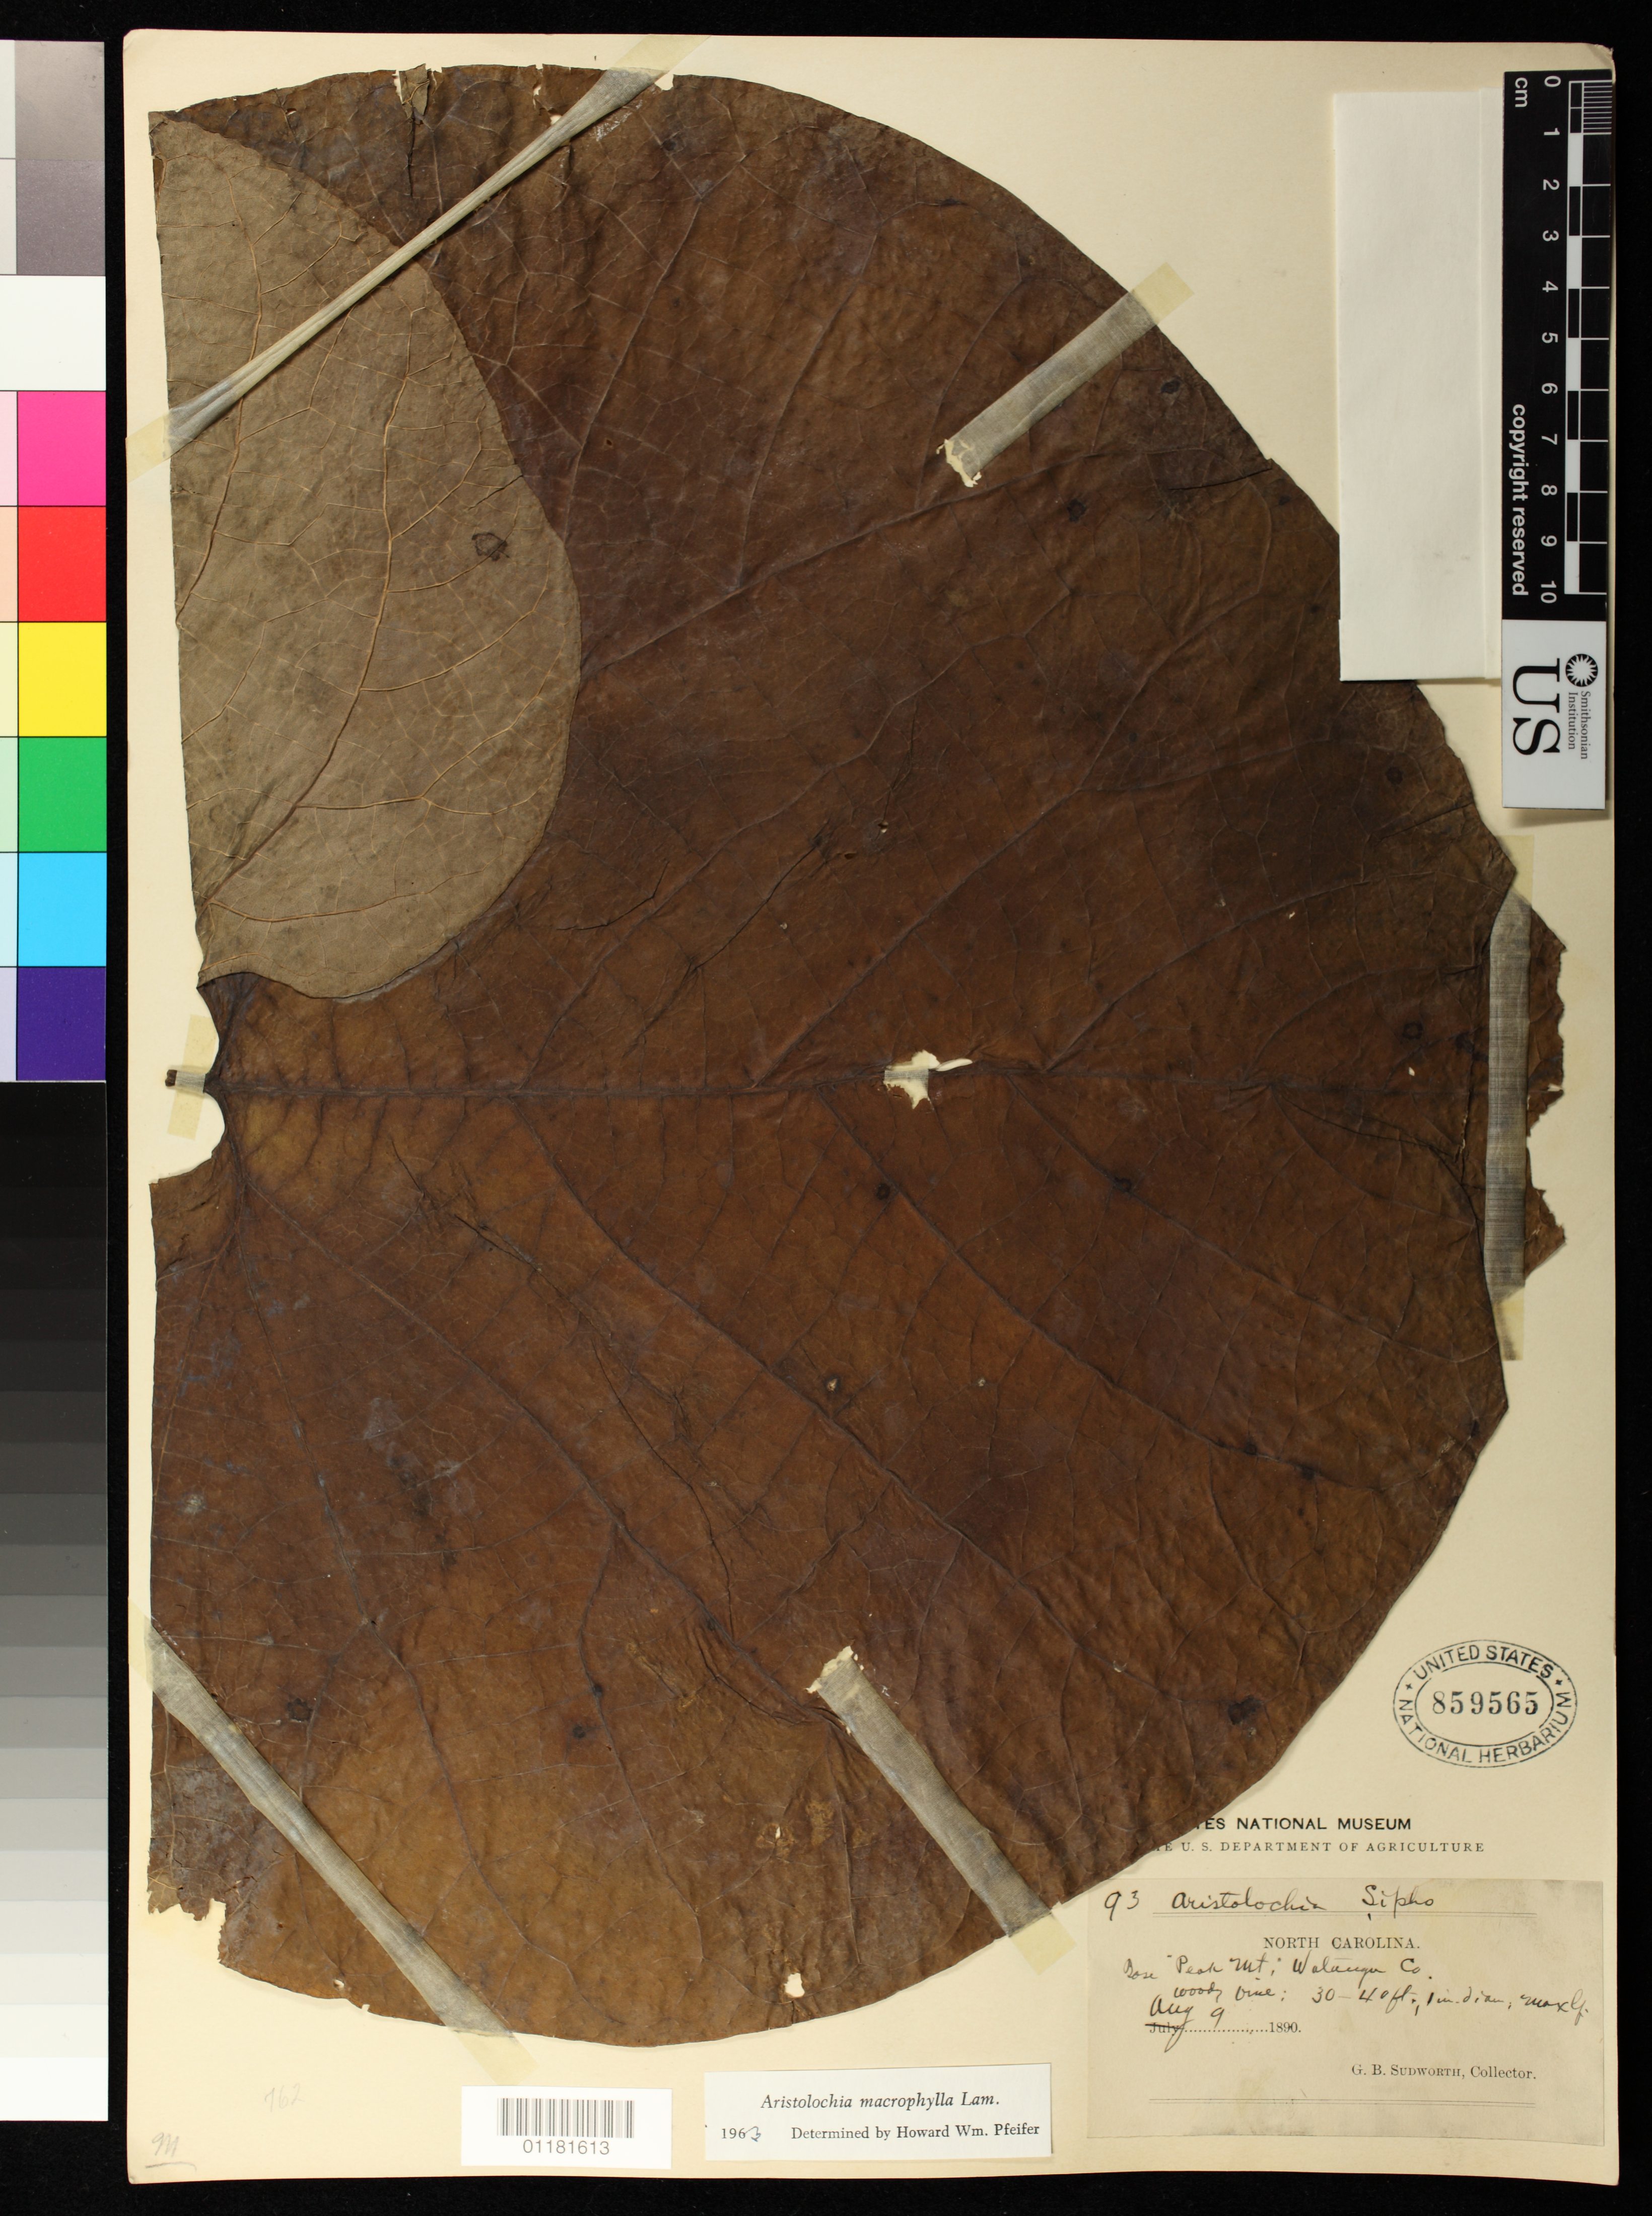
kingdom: Plantae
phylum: Tracheophyta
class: Magnoliopsida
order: Piperales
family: Aristolochiaceae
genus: Aristolochia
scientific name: Aristolochia macrophylla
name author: Lam.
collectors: G. B. Sudworth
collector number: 93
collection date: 1890-08-09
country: United States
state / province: North Carolina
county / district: Avery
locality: Peak Mountain, Avery County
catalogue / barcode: US 859565